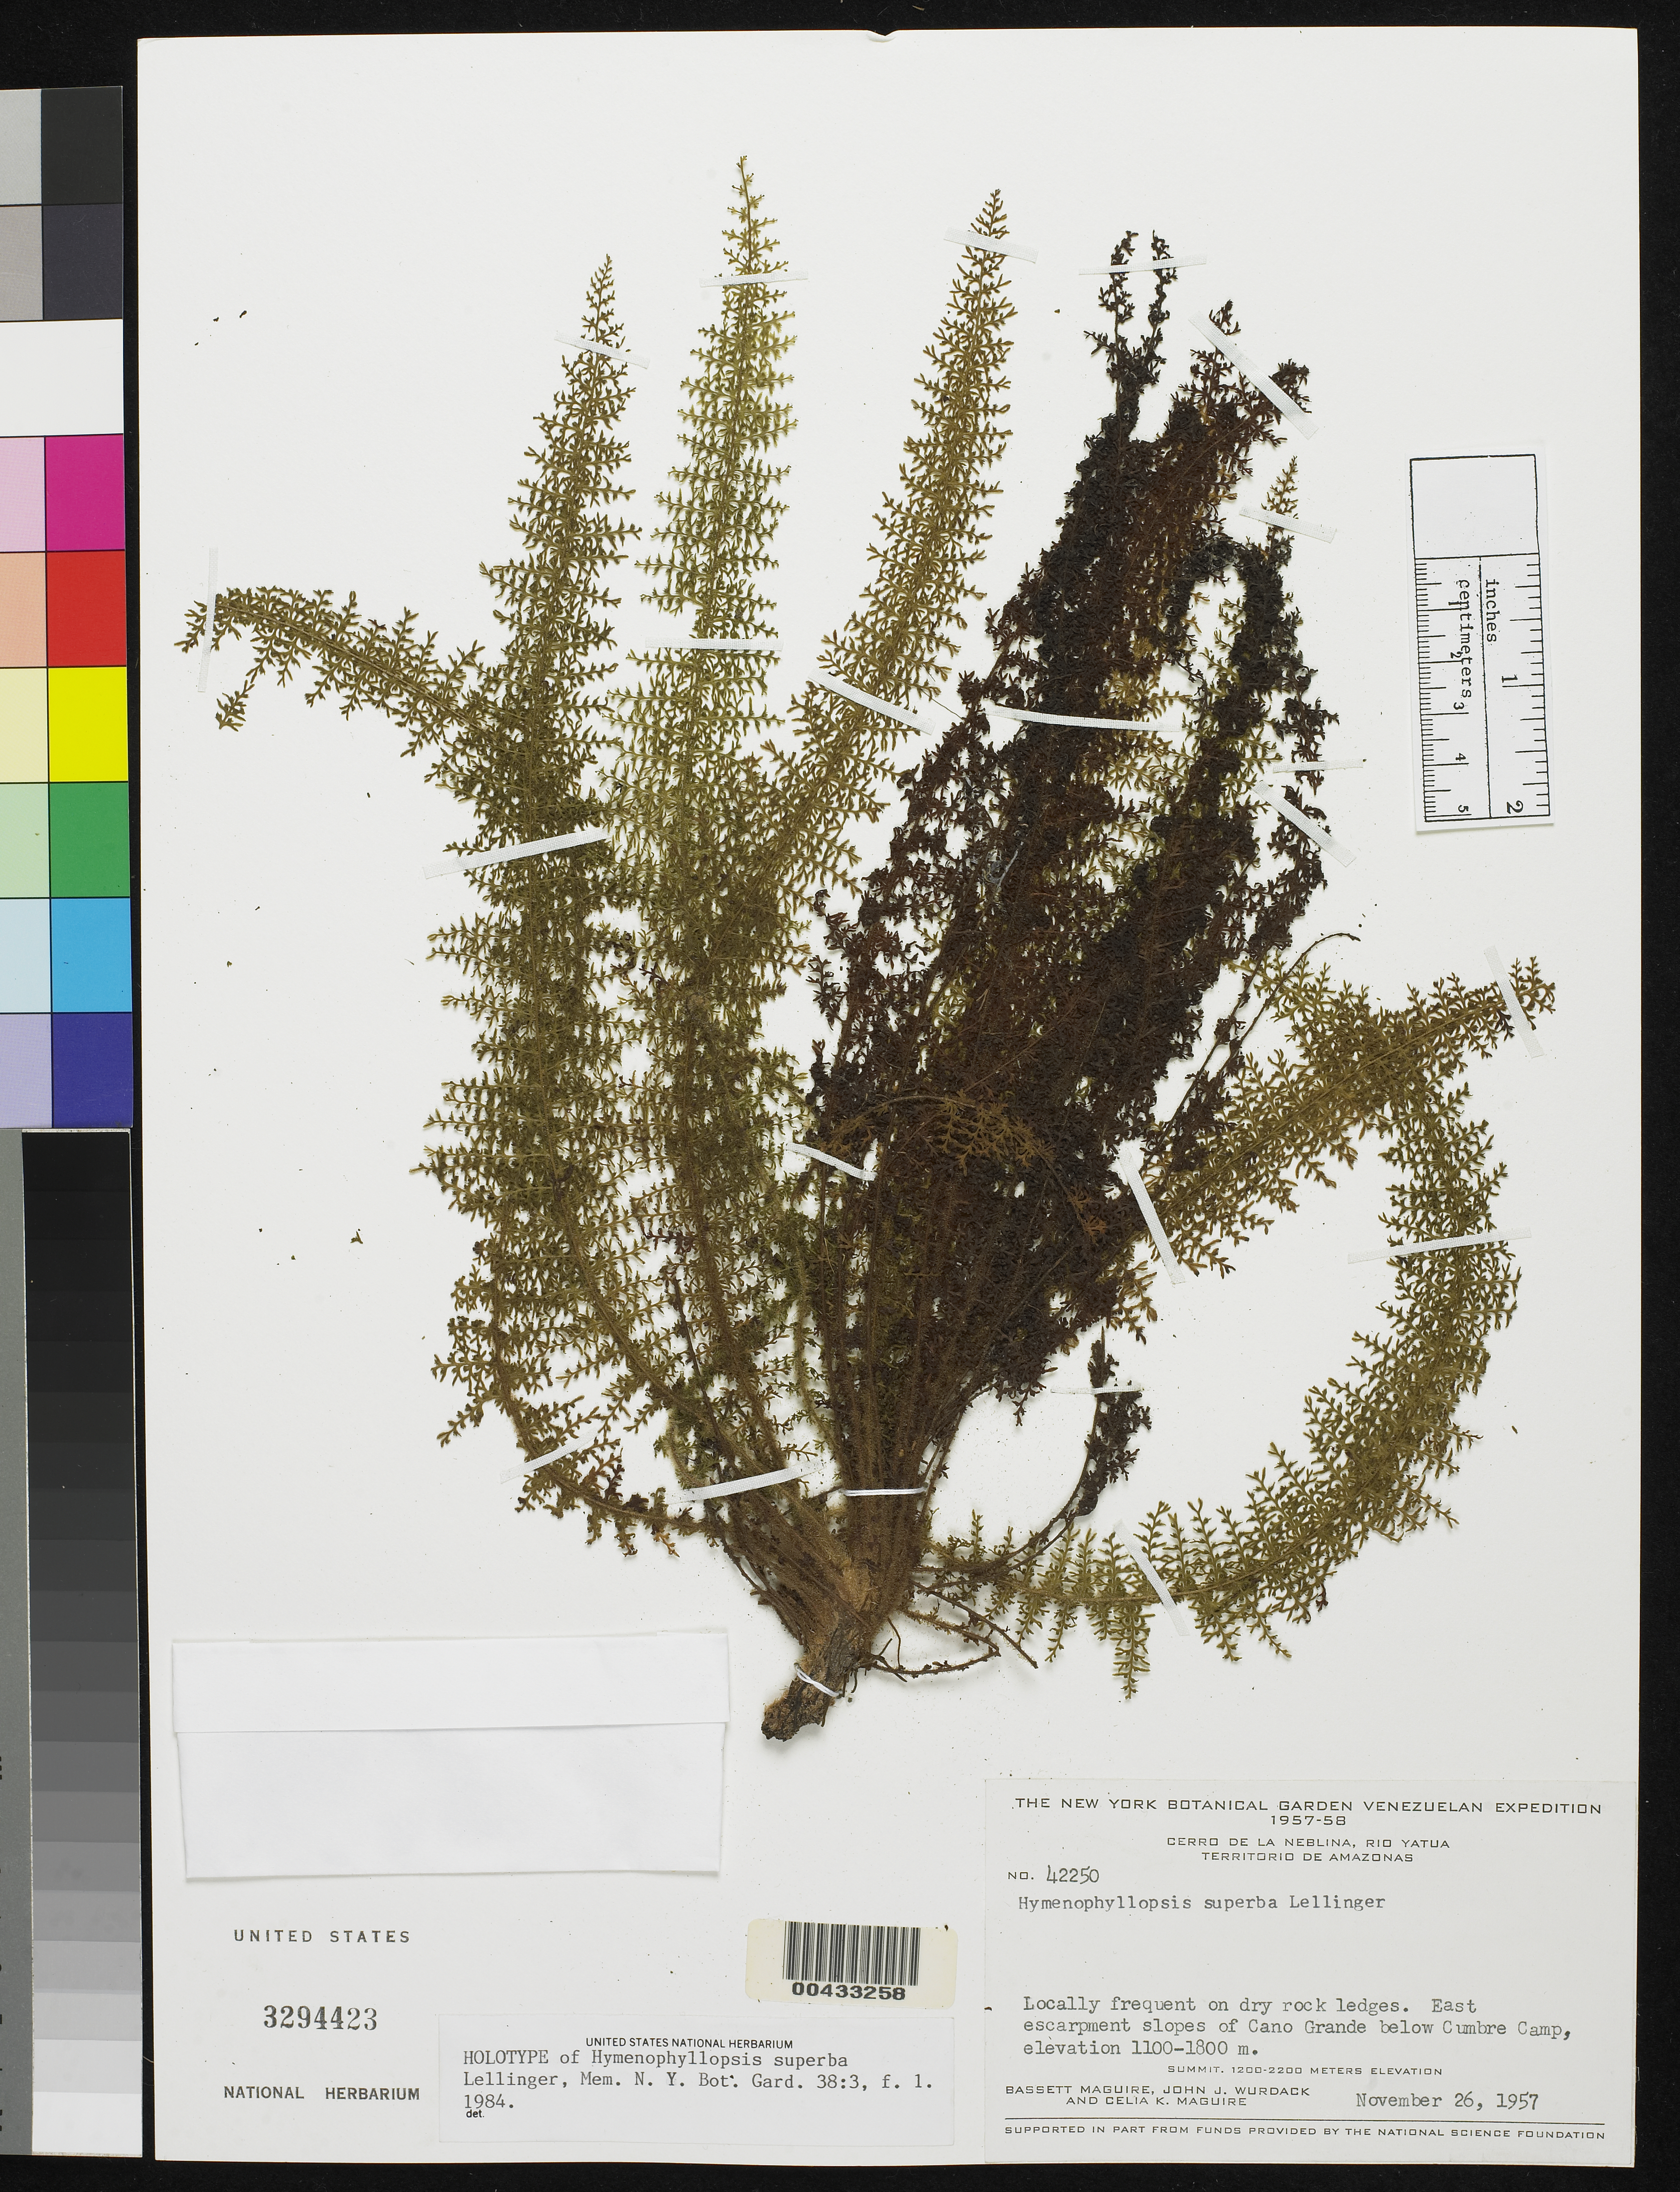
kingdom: Plantae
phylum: Tracheophyta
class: Polypodiopsida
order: Cyatheales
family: Cyatheaceae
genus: Hymenophyllopsis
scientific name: Hymenophyllopsis superba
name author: Lellinger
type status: Holotype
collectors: B. Maguire, J. J. Wurdack & C. K. Maguire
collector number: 42250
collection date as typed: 26 Nov 1957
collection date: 1957-11-26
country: Venezuela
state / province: Amazonas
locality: Cerro de La Neblina, Rio Yatua, E escarpment slopes of Cano Grande below Cumbre Camp.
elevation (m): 1100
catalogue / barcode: US 3294423